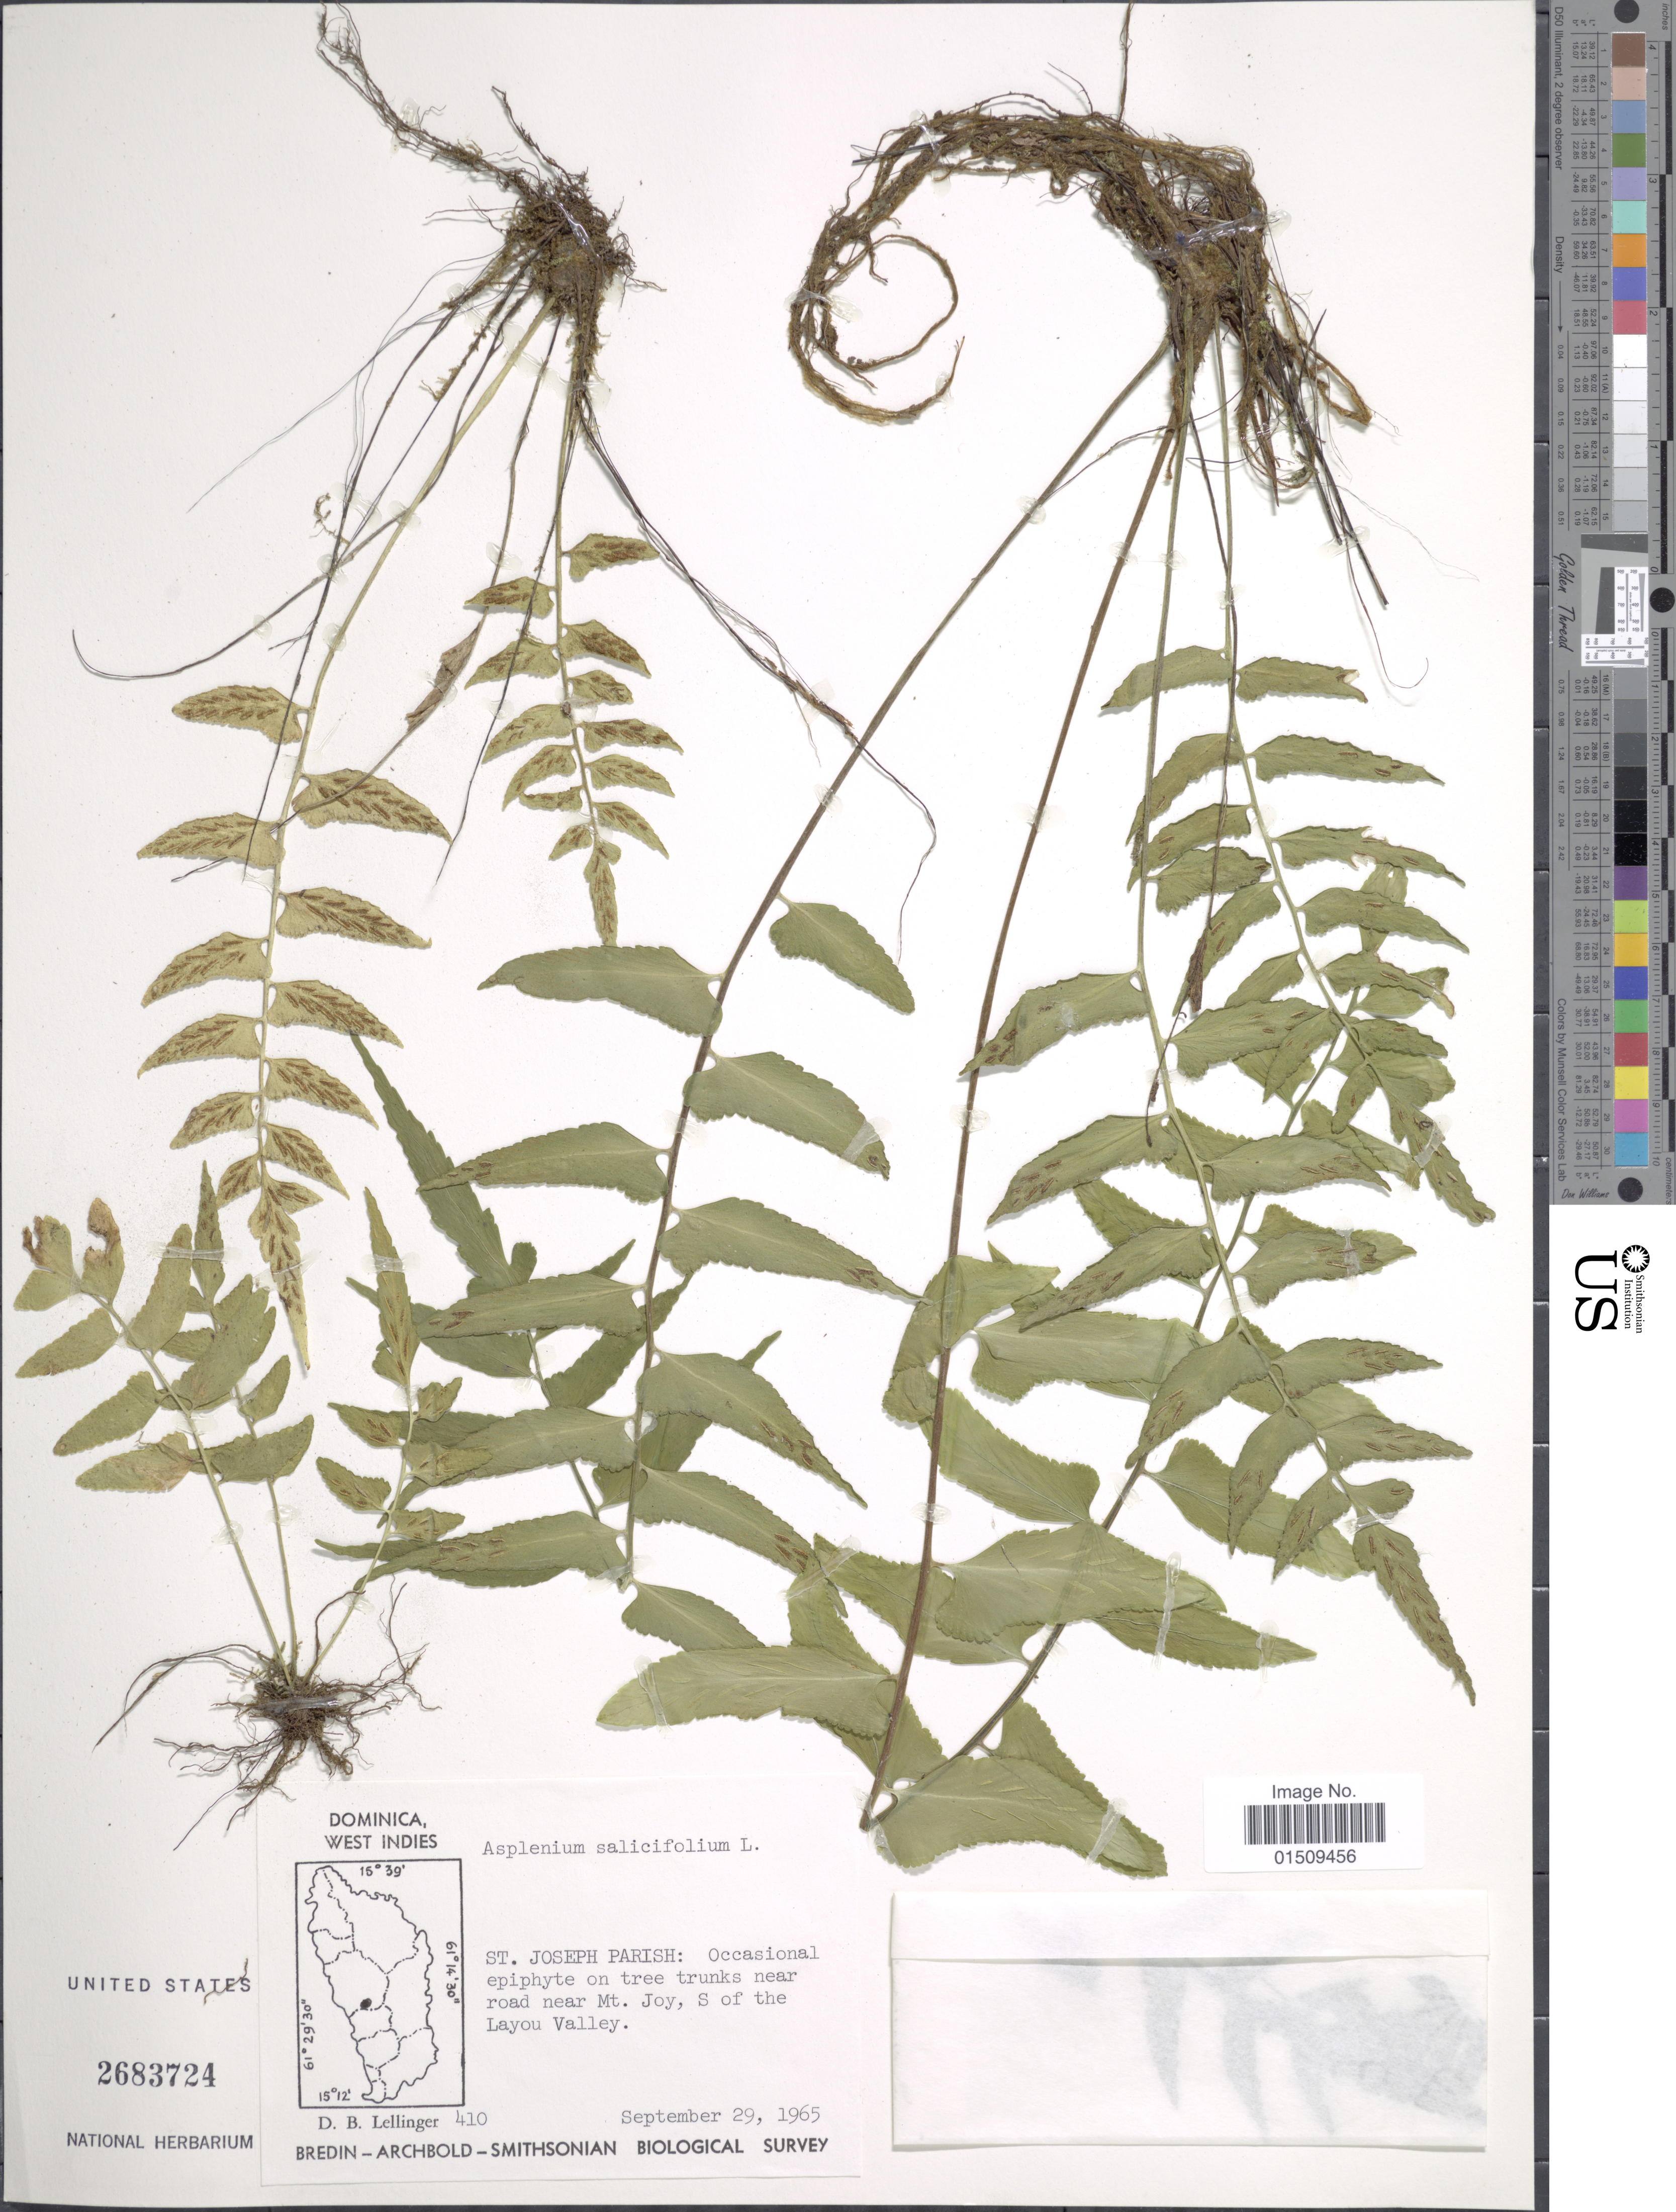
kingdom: Plantae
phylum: Tracheophyta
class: Polypodiopsida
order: Polypodiales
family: Aspleniaceae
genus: Asplenium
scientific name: Asplenium salicifolium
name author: L.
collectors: D. B. Lellinger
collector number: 410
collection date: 1965-09-29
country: Dominica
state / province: St. Joseph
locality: Dominica, West Indies. St. Joseph Parish: Occasional Epiphyte on tree trunks near road near Mt. Joy, S of the Layou Valley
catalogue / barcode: US 2683724